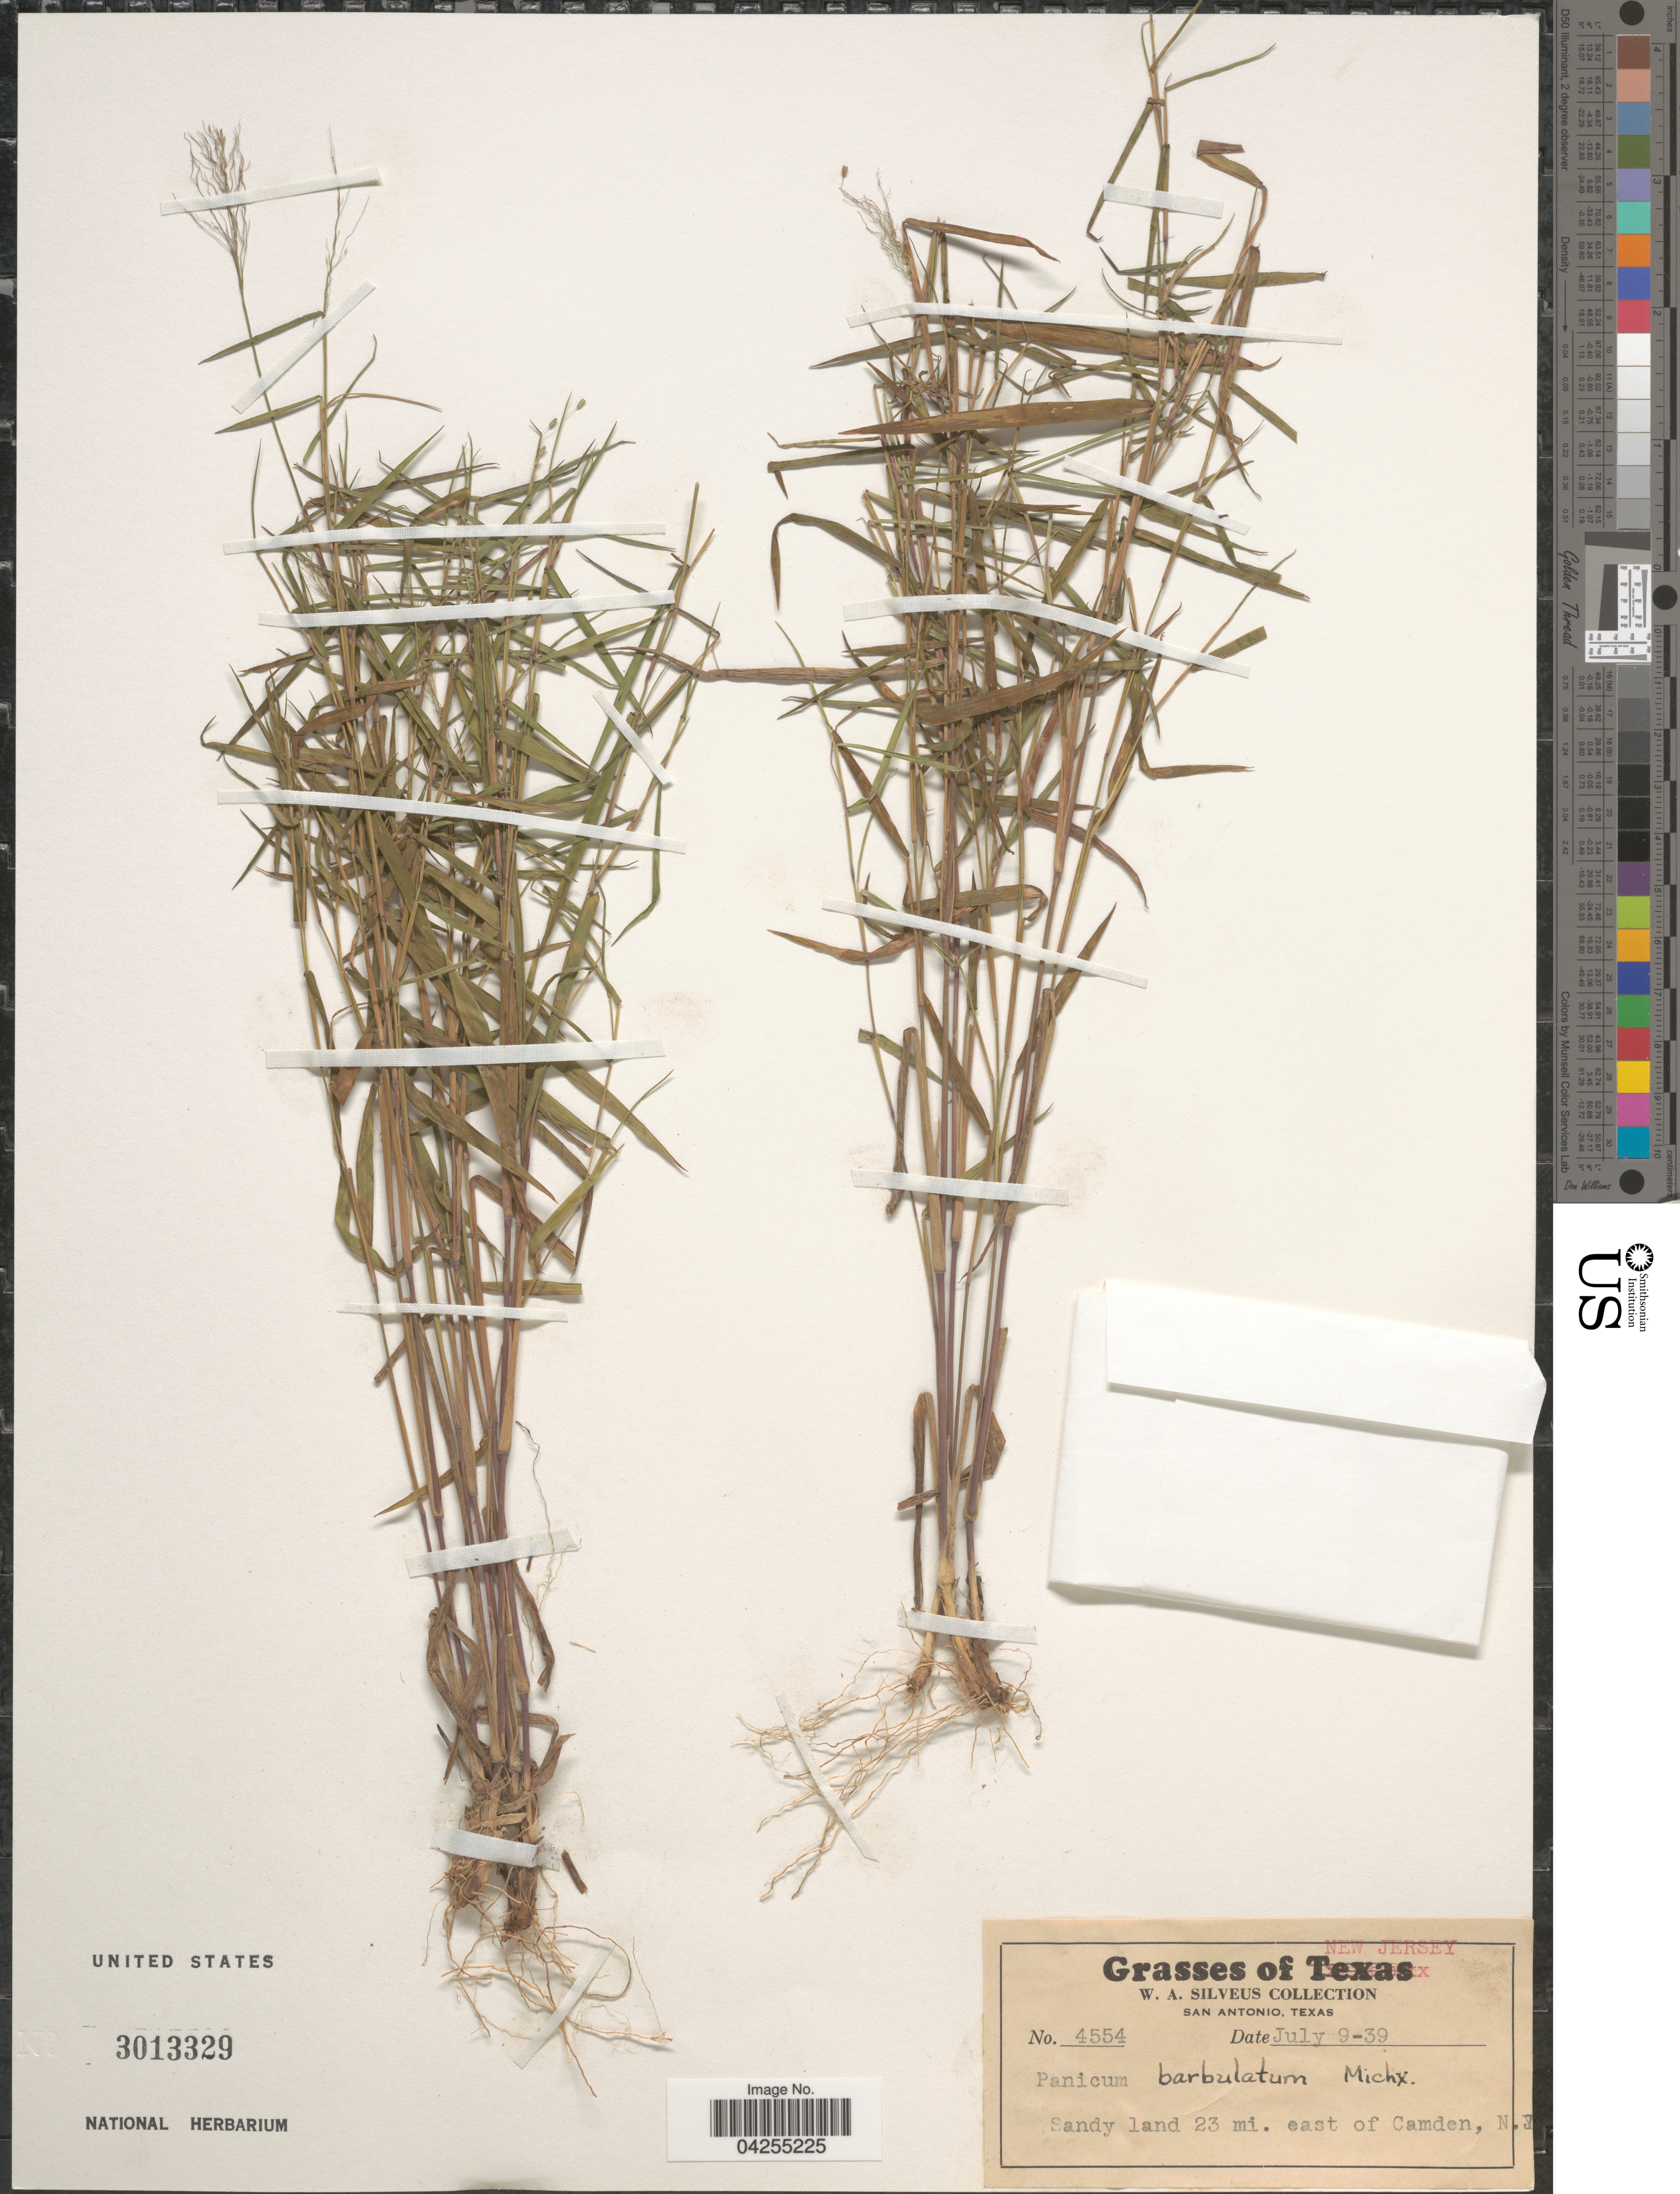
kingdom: Plantae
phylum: Tracheophyta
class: Liliopsida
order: Poales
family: Poaceae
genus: Dichanthelium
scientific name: Dichanthelium dichotomum var. dichotomum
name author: (L.) Gould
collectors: W. Silveus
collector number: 4554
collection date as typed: Transcribed d/m/y: 9/7/39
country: United States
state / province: New Jersey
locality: Sandy land 23 mi. east of Camden.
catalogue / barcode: US 3013329